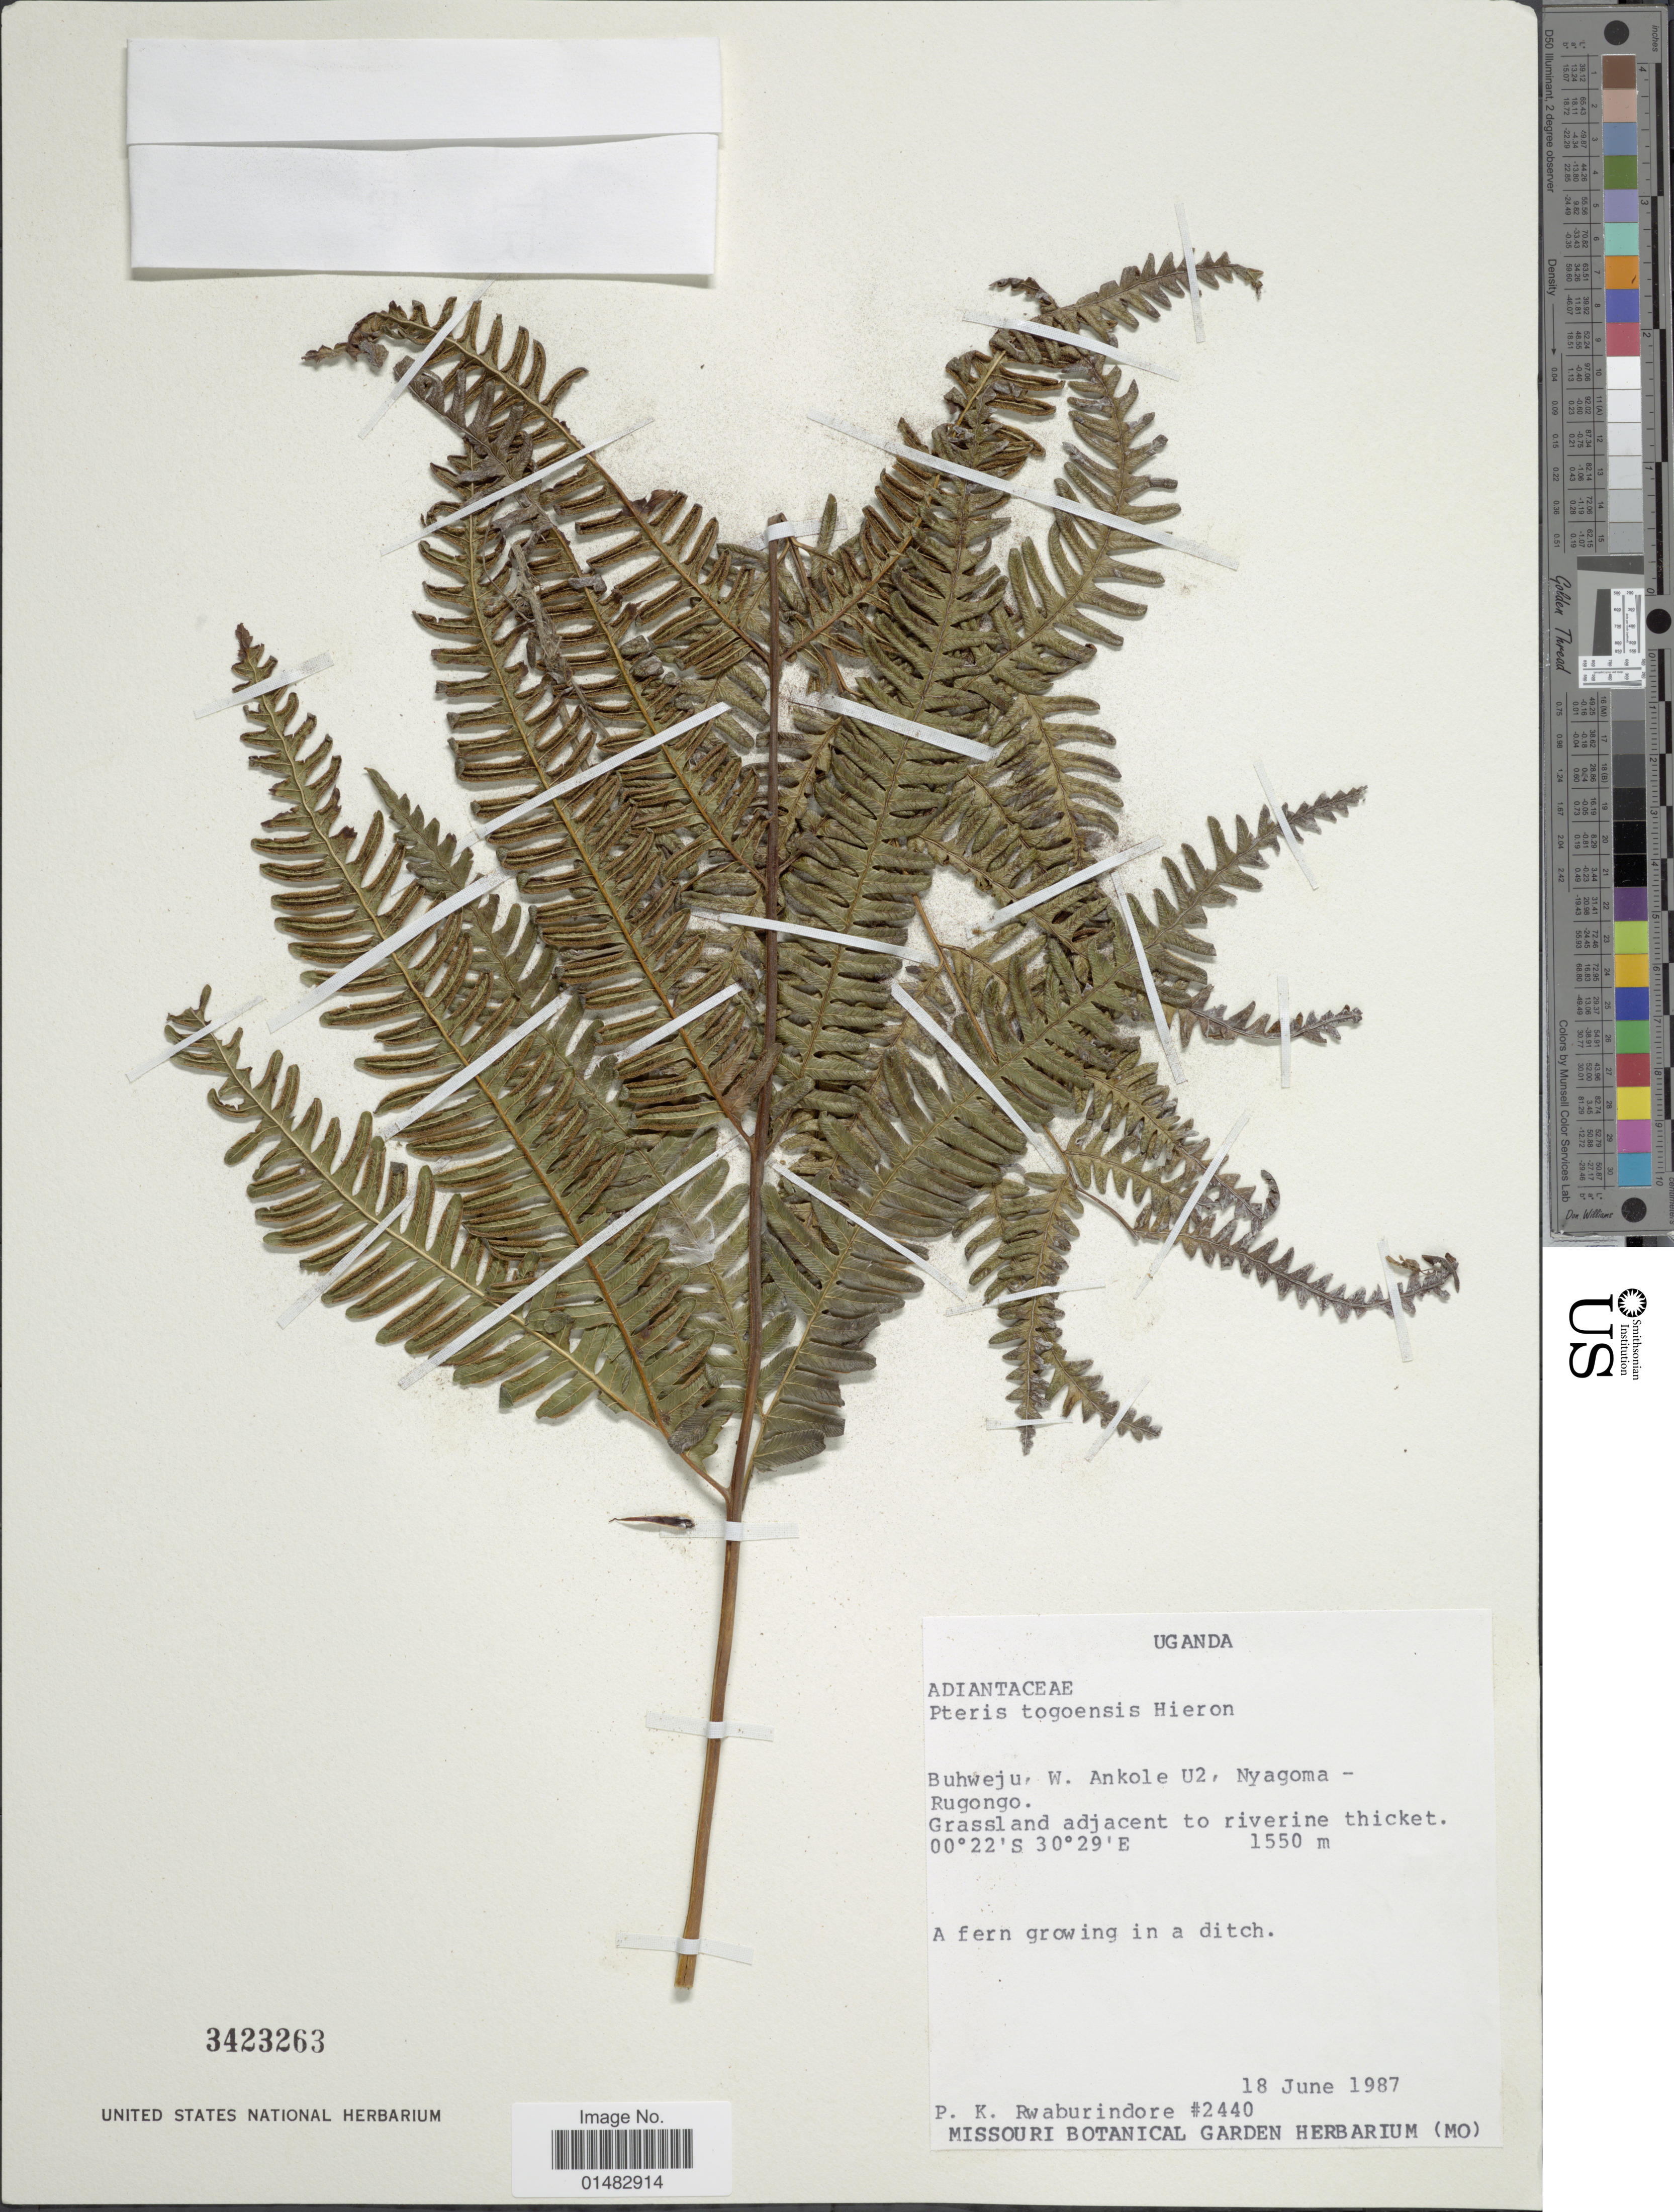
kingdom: Plantae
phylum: Tracheophyta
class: Polypodiopsida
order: Polypodiales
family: Pteridaceae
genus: Pteris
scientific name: Pteris togoensis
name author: Hieron.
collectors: P. Rwaburindore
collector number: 2440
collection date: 1987-06-18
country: Uganda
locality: Buhweju, W. Ankole U2, Nyagoma- Rugongo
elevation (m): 1550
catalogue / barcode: US 3423263